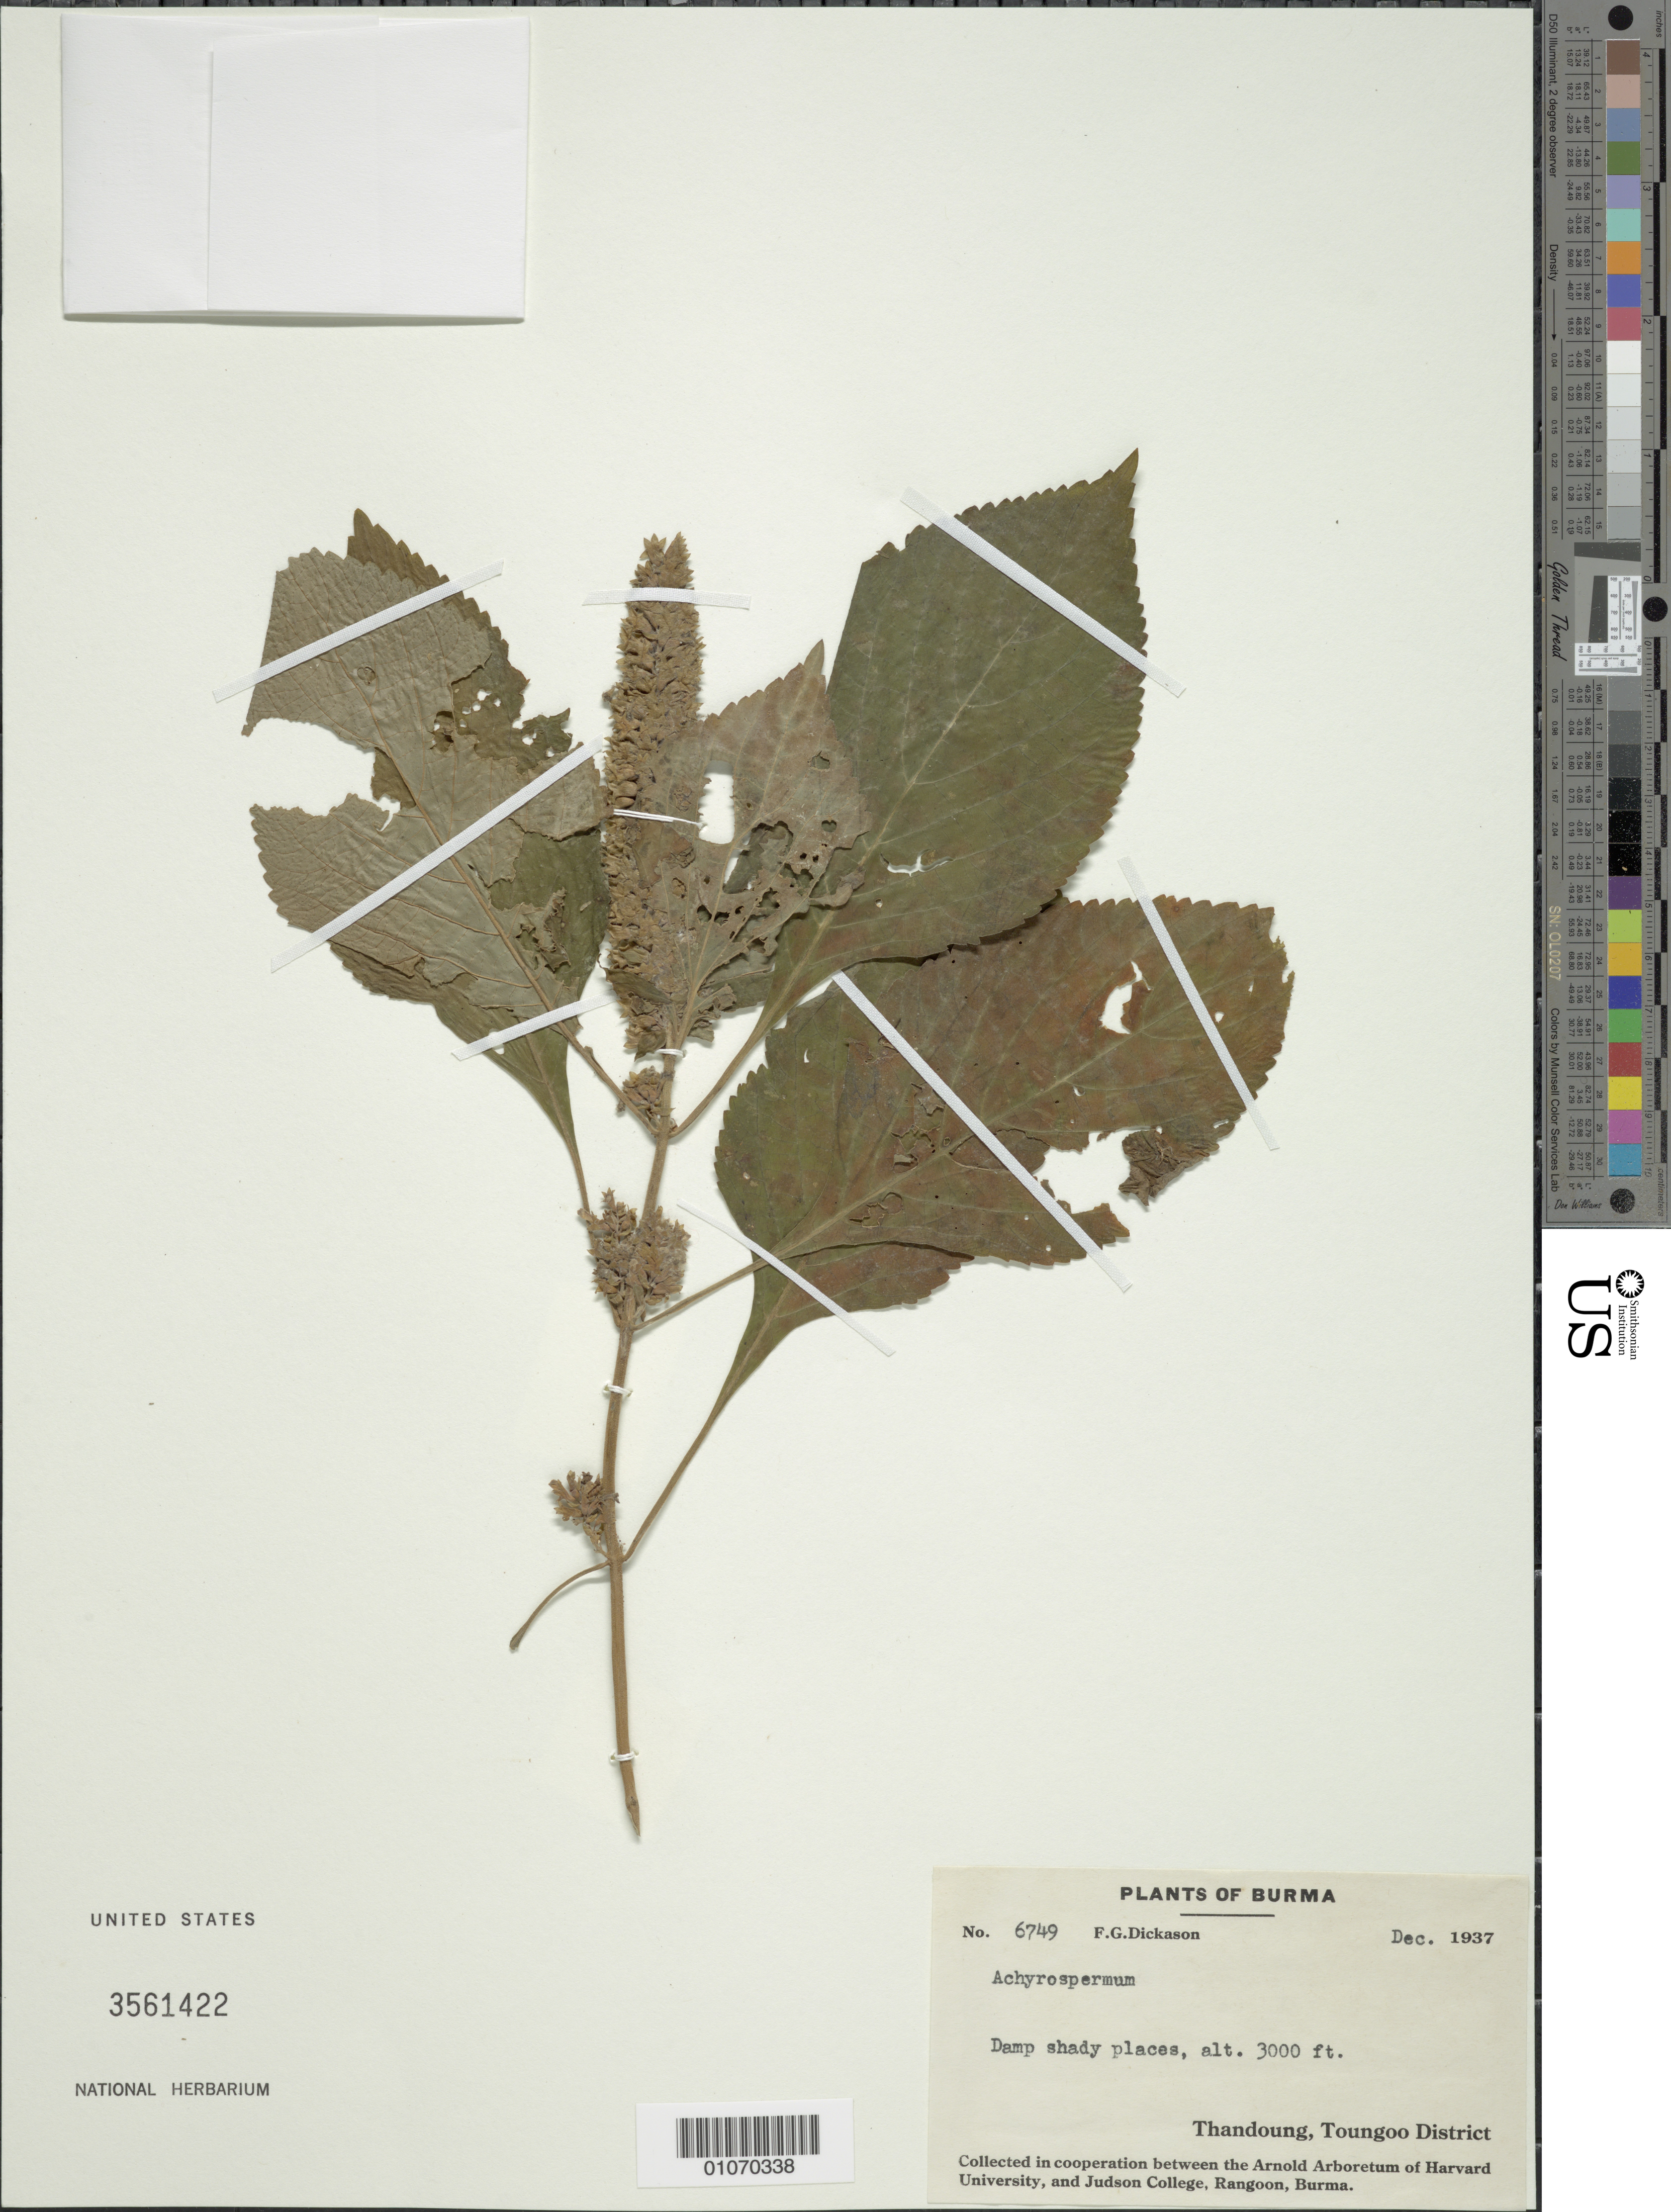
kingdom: Plantae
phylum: Tracheophyta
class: Magnoliopsida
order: Lamiales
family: Lamiaceae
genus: Achyrospermum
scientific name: Achyrospermum sp.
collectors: F. Dickason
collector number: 6749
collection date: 1937-12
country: Myanmar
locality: Burma. Thandoung, Toungoo District.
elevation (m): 914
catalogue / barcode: US 3561422